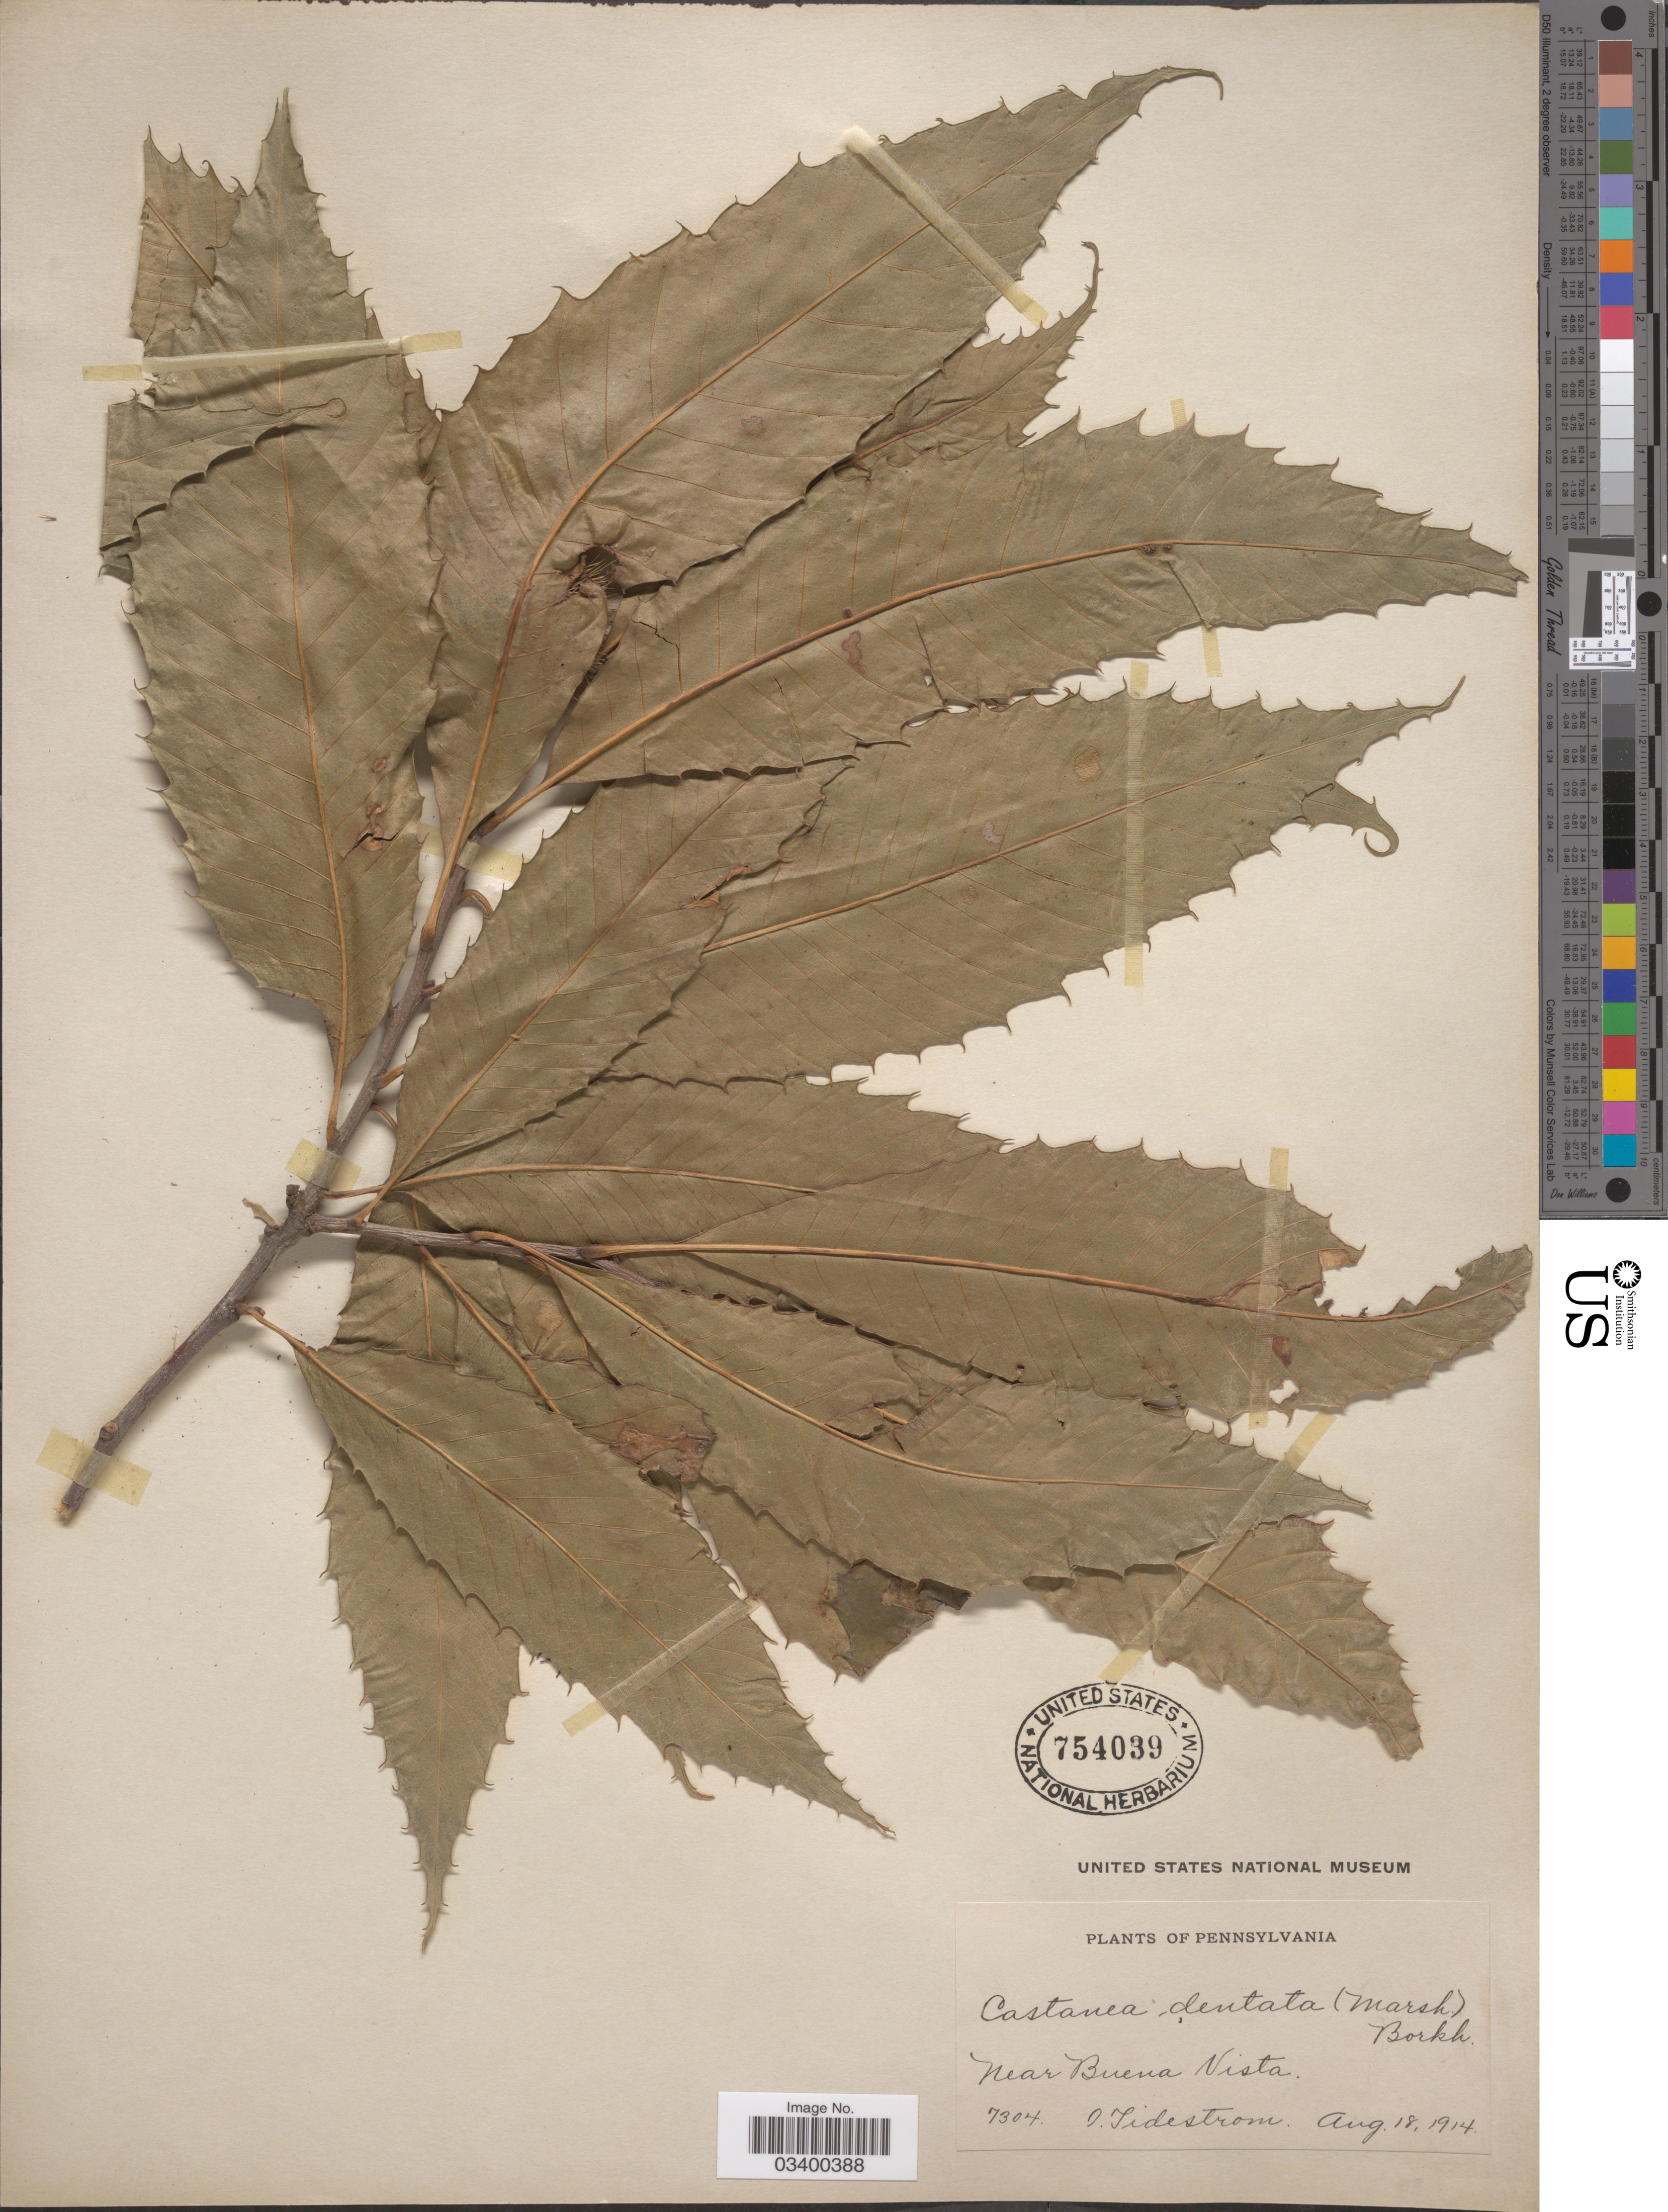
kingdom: Plantae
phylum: Tracheophyta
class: Magnoliopsida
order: Fagales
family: Fagaceae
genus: Castanea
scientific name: Castanea dentata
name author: (Marshall) Borkh.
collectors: I. F. Tidestrom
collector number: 7304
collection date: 1914-08-18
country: United States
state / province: Pennsylvania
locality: Near Buena Vista.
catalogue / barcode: US 754039